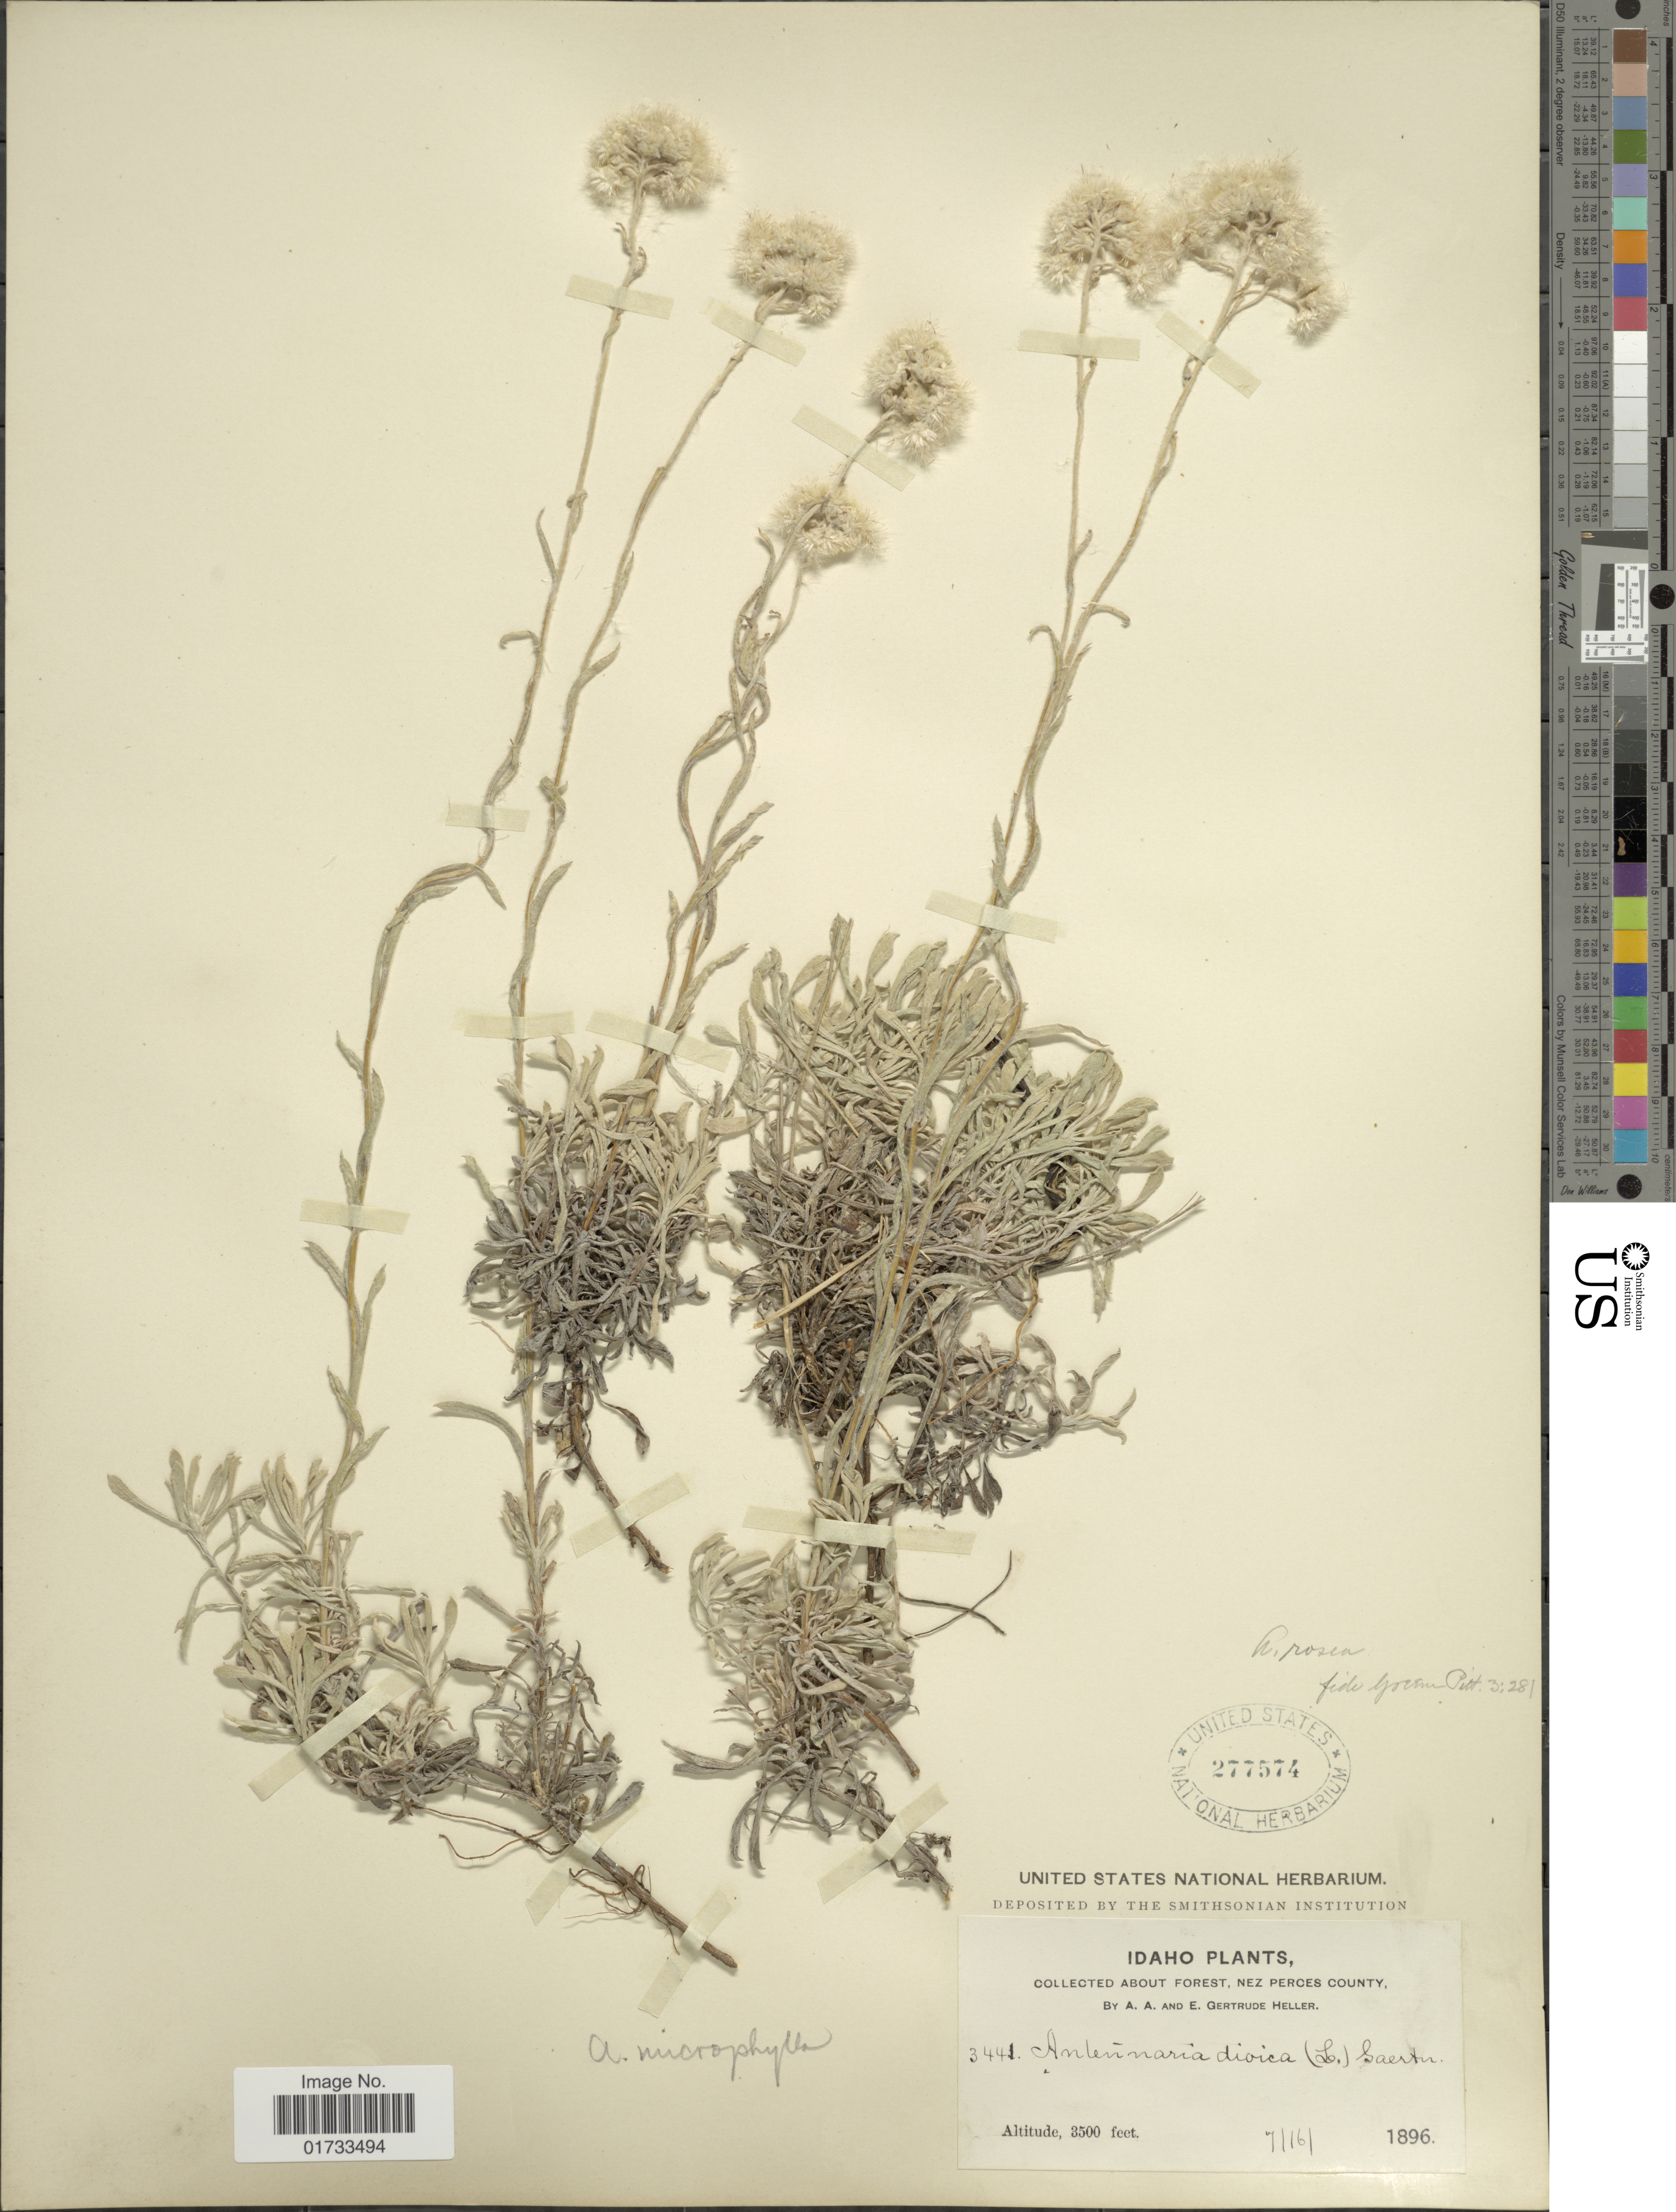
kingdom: Plantae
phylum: Tracheophyta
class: Magnoliopsida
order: Asterales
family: Asteraceae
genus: Antennaria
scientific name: Antennaria sp.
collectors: A. A. Heller & E. G. Heller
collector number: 3441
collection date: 1896-07-16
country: United States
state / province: Idaho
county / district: Nez Perce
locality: Forest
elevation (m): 1067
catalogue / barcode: US 277574